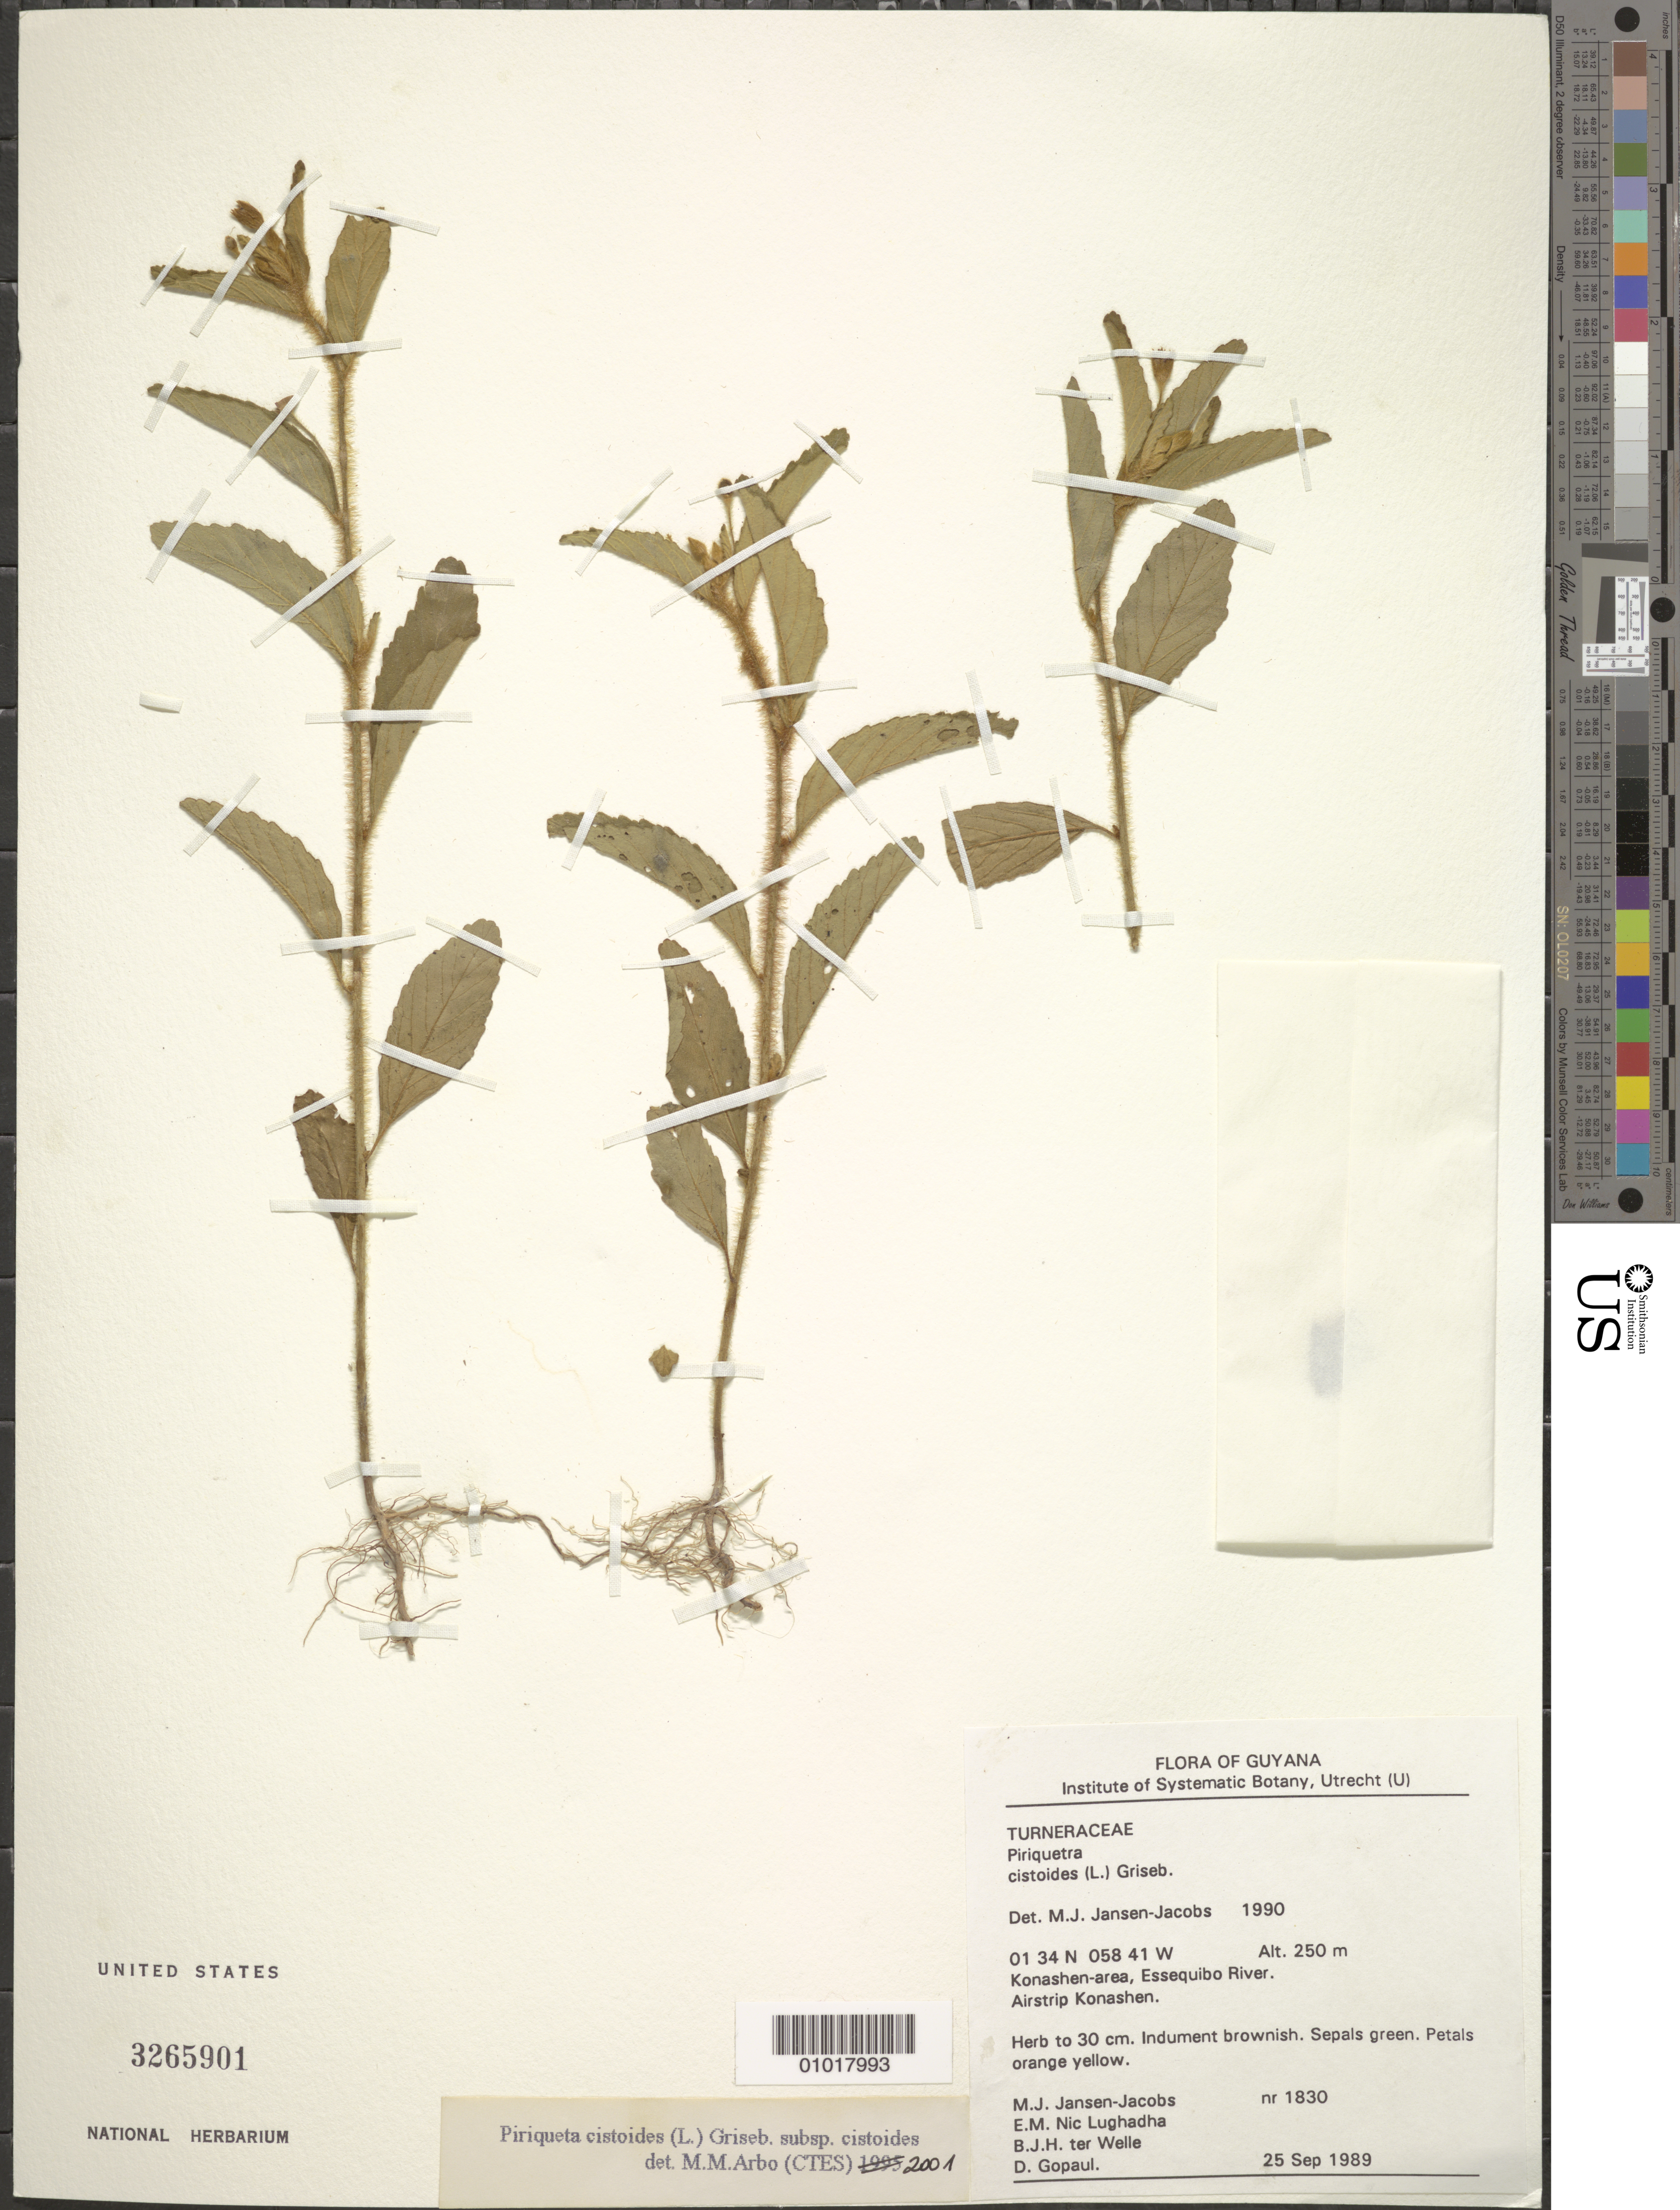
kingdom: Plantae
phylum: Tracheophyta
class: Magnoliopsida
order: Malpighiales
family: Turneraceae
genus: Piriqueta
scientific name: Piriqueta cistoides subsp. cistoides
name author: (L.) Griseb.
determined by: Arbo, M. M.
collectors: M. J. Jansen-Jacobs, E. Nic Lughadha, B. Welle & D. Gopaul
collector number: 1830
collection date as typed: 25-Sep-89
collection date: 1989-09-25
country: Guyana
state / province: U. Takutu-U. Essequibo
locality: Konashen-area, Essequibo River. Airstrip Konashen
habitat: Secondary vegetation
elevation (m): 250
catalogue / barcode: US 3265901